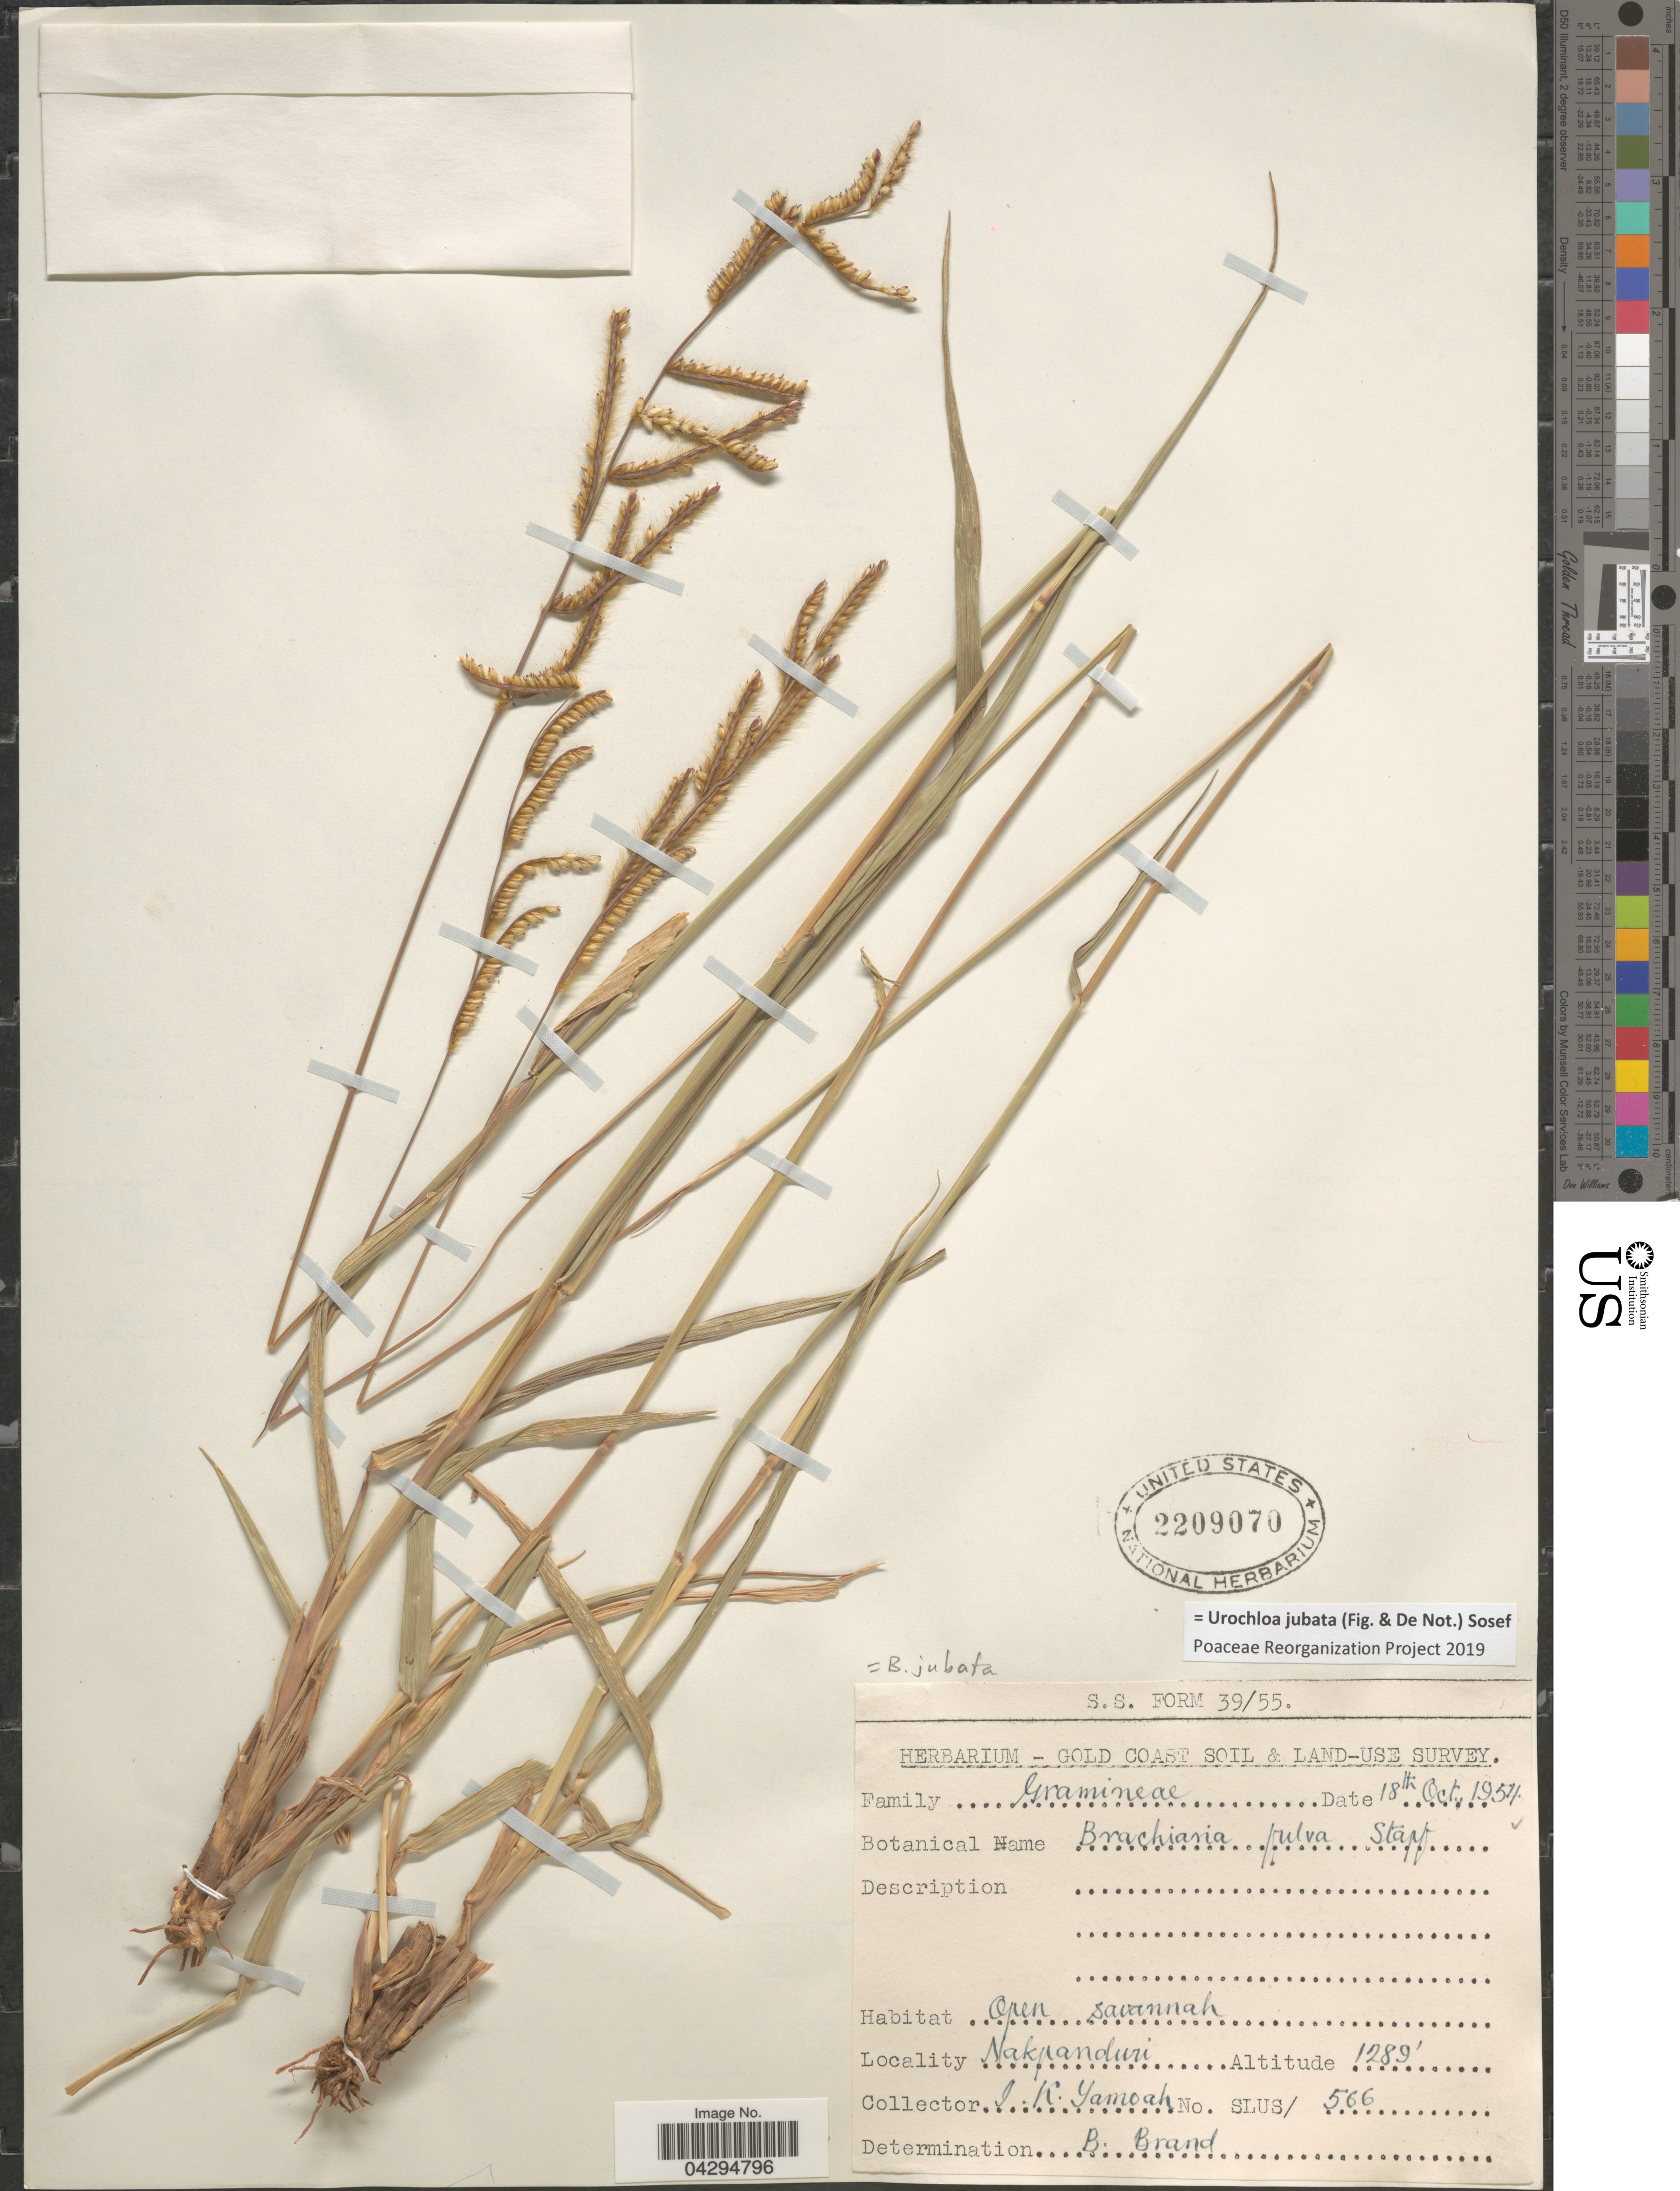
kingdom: Plantae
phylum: Tracheophyta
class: Liliopsida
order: Poales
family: Poaceae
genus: Urochloa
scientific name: Urochloa jubata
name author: (Fig. & De Not.) Sosef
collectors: I. Yamoah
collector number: Slus/566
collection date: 1954-10-18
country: Ghana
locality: Gold Coast Soil & Land-Use Survey. Nakpanduri.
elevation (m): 393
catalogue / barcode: US 2209070